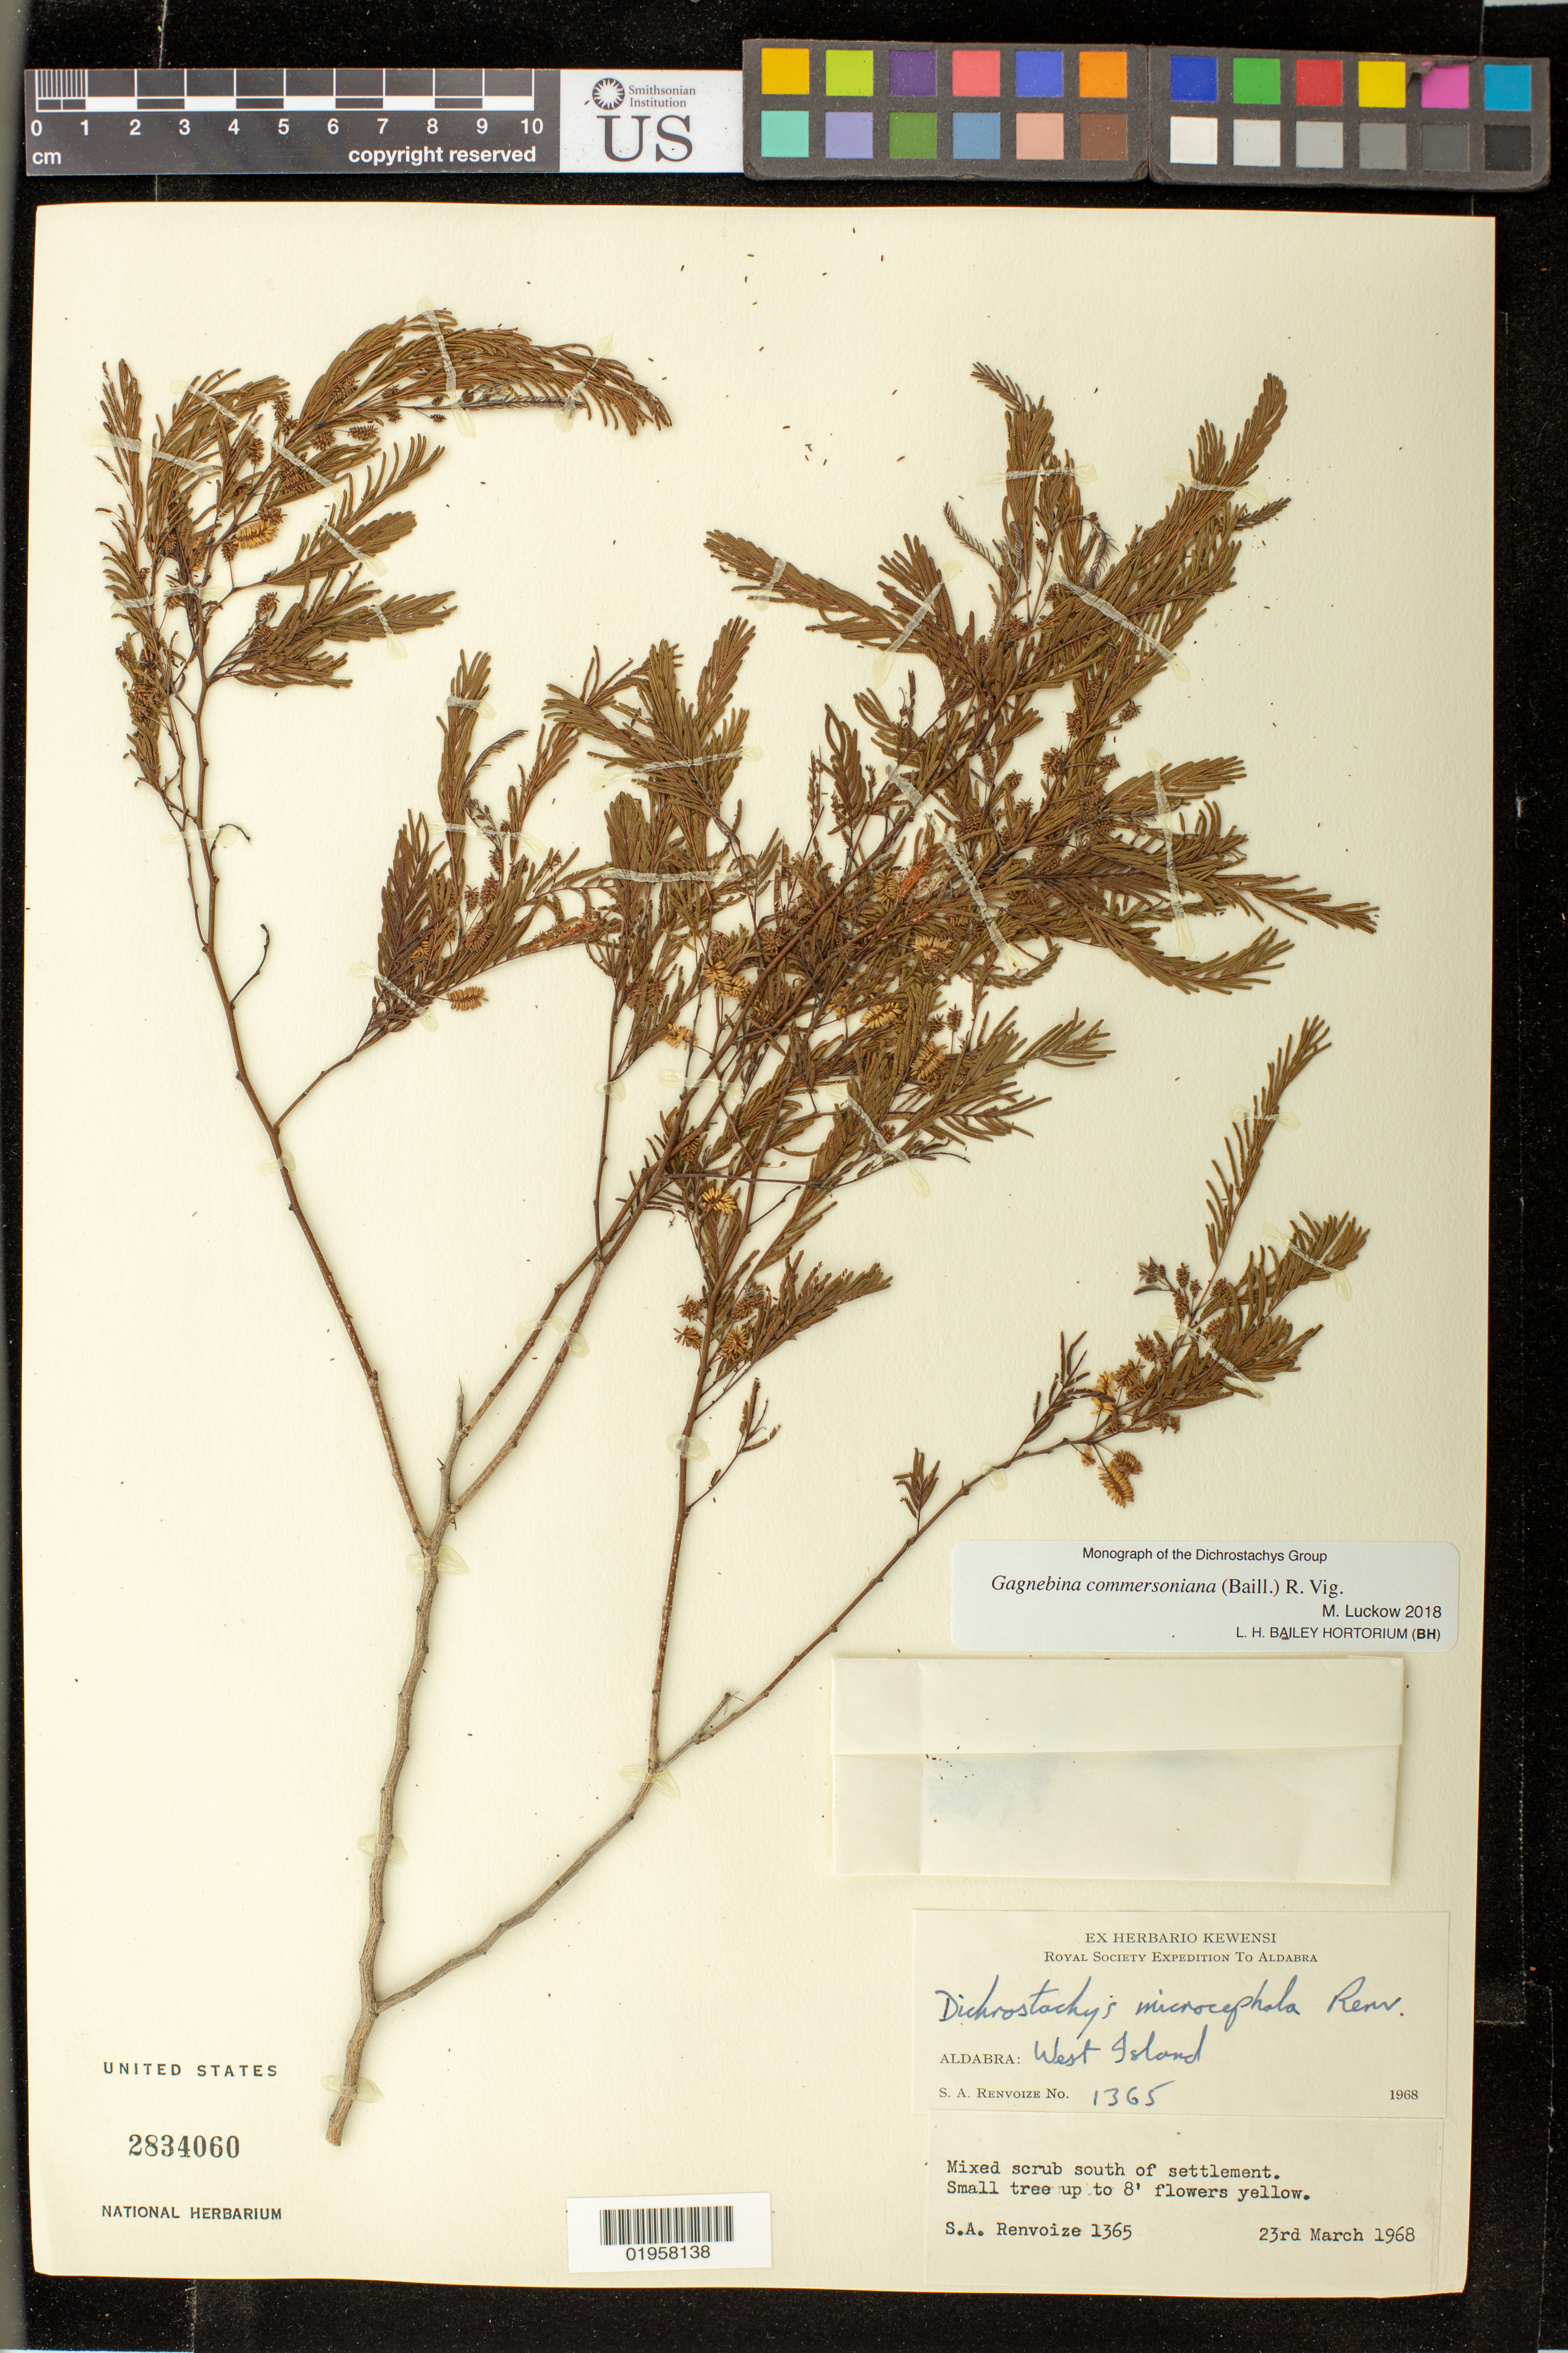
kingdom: Plantae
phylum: Tracheophyta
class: Magnoliopsida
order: Fabales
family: Fabaceae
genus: Gagnebina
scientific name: Gagnebina commersoniana (Baill.) R. Vig.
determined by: Luckow, M. A.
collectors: S. A. Renvoize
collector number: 1365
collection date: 1968-03-23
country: Seychelles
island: Aldabra Atoll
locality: West Island, south of settlement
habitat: Mixed scrub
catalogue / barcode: US 2834060